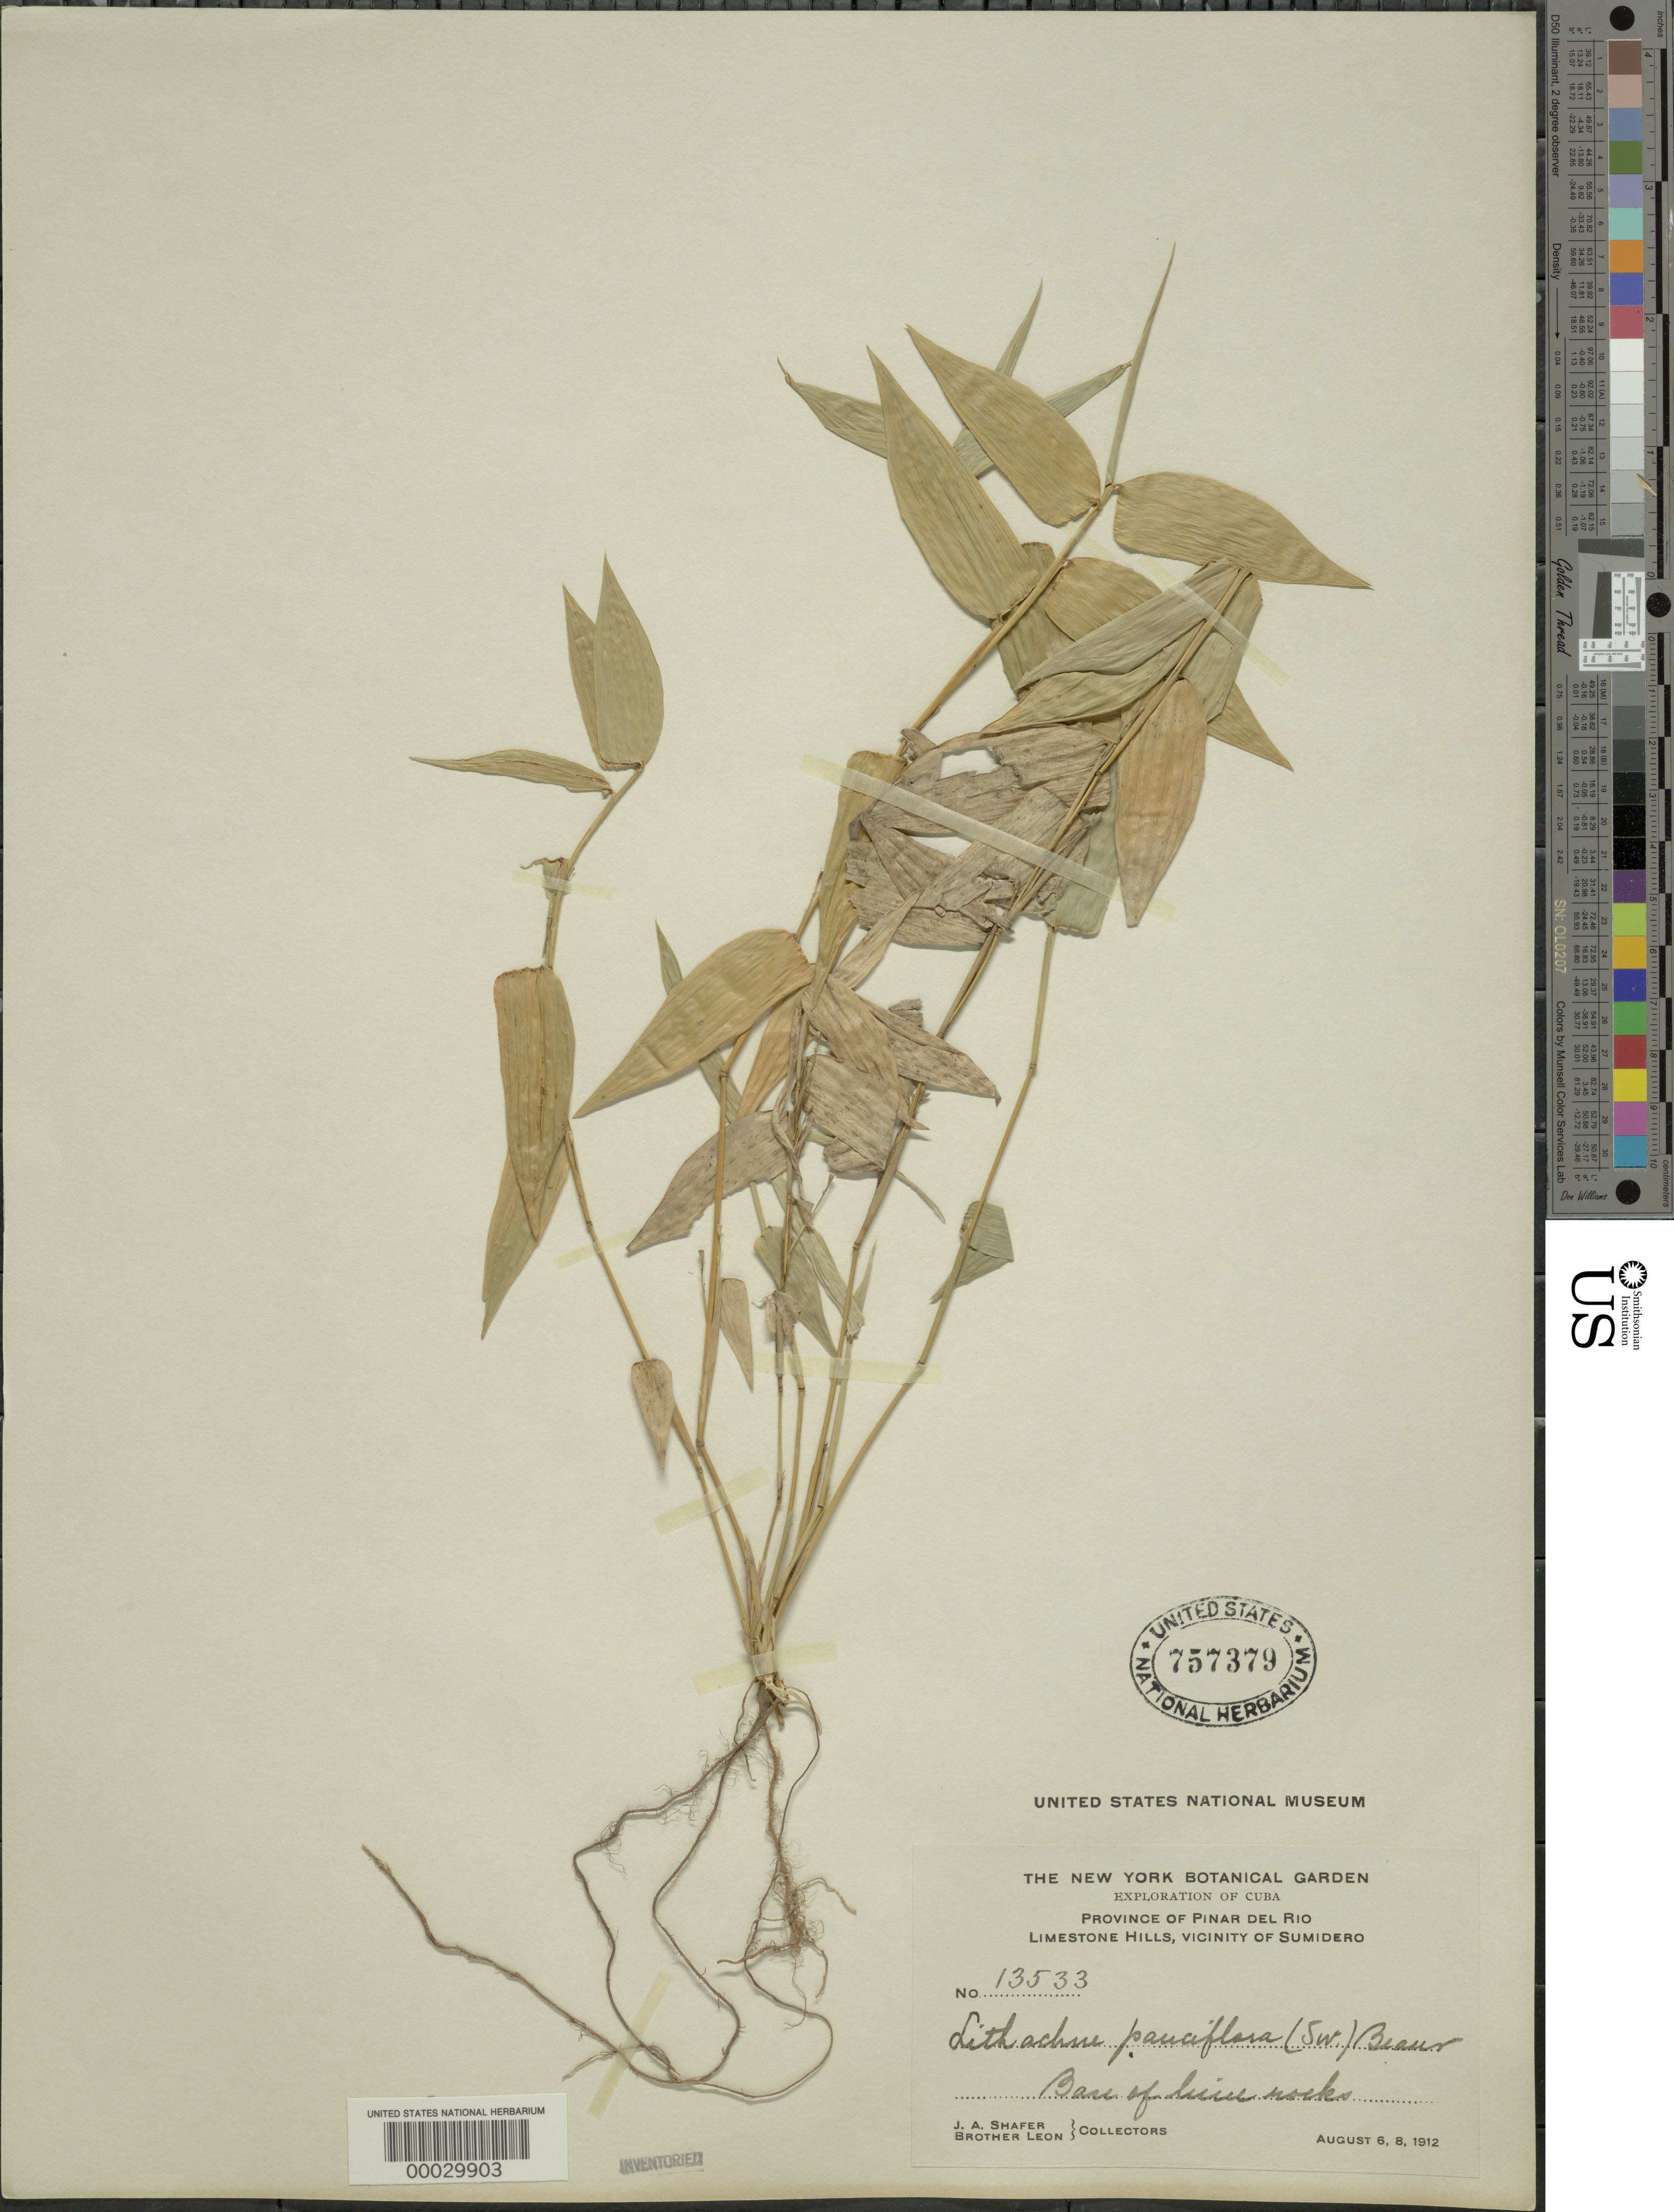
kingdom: Plantae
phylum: Tracheophyta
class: Liliopsida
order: Poales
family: Poaceae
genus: Lithachne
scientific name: Lithachne pauciflora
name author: (Sw.) P. Beauv.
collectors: J. A. Shafer & Bro. León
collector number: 13533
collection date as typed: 06 Aug 1912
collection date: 1912-08-06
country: Cuba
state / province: Pinar del Río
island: Greater Antilles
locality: Limestone hills, sumidero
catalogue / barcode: US 757379